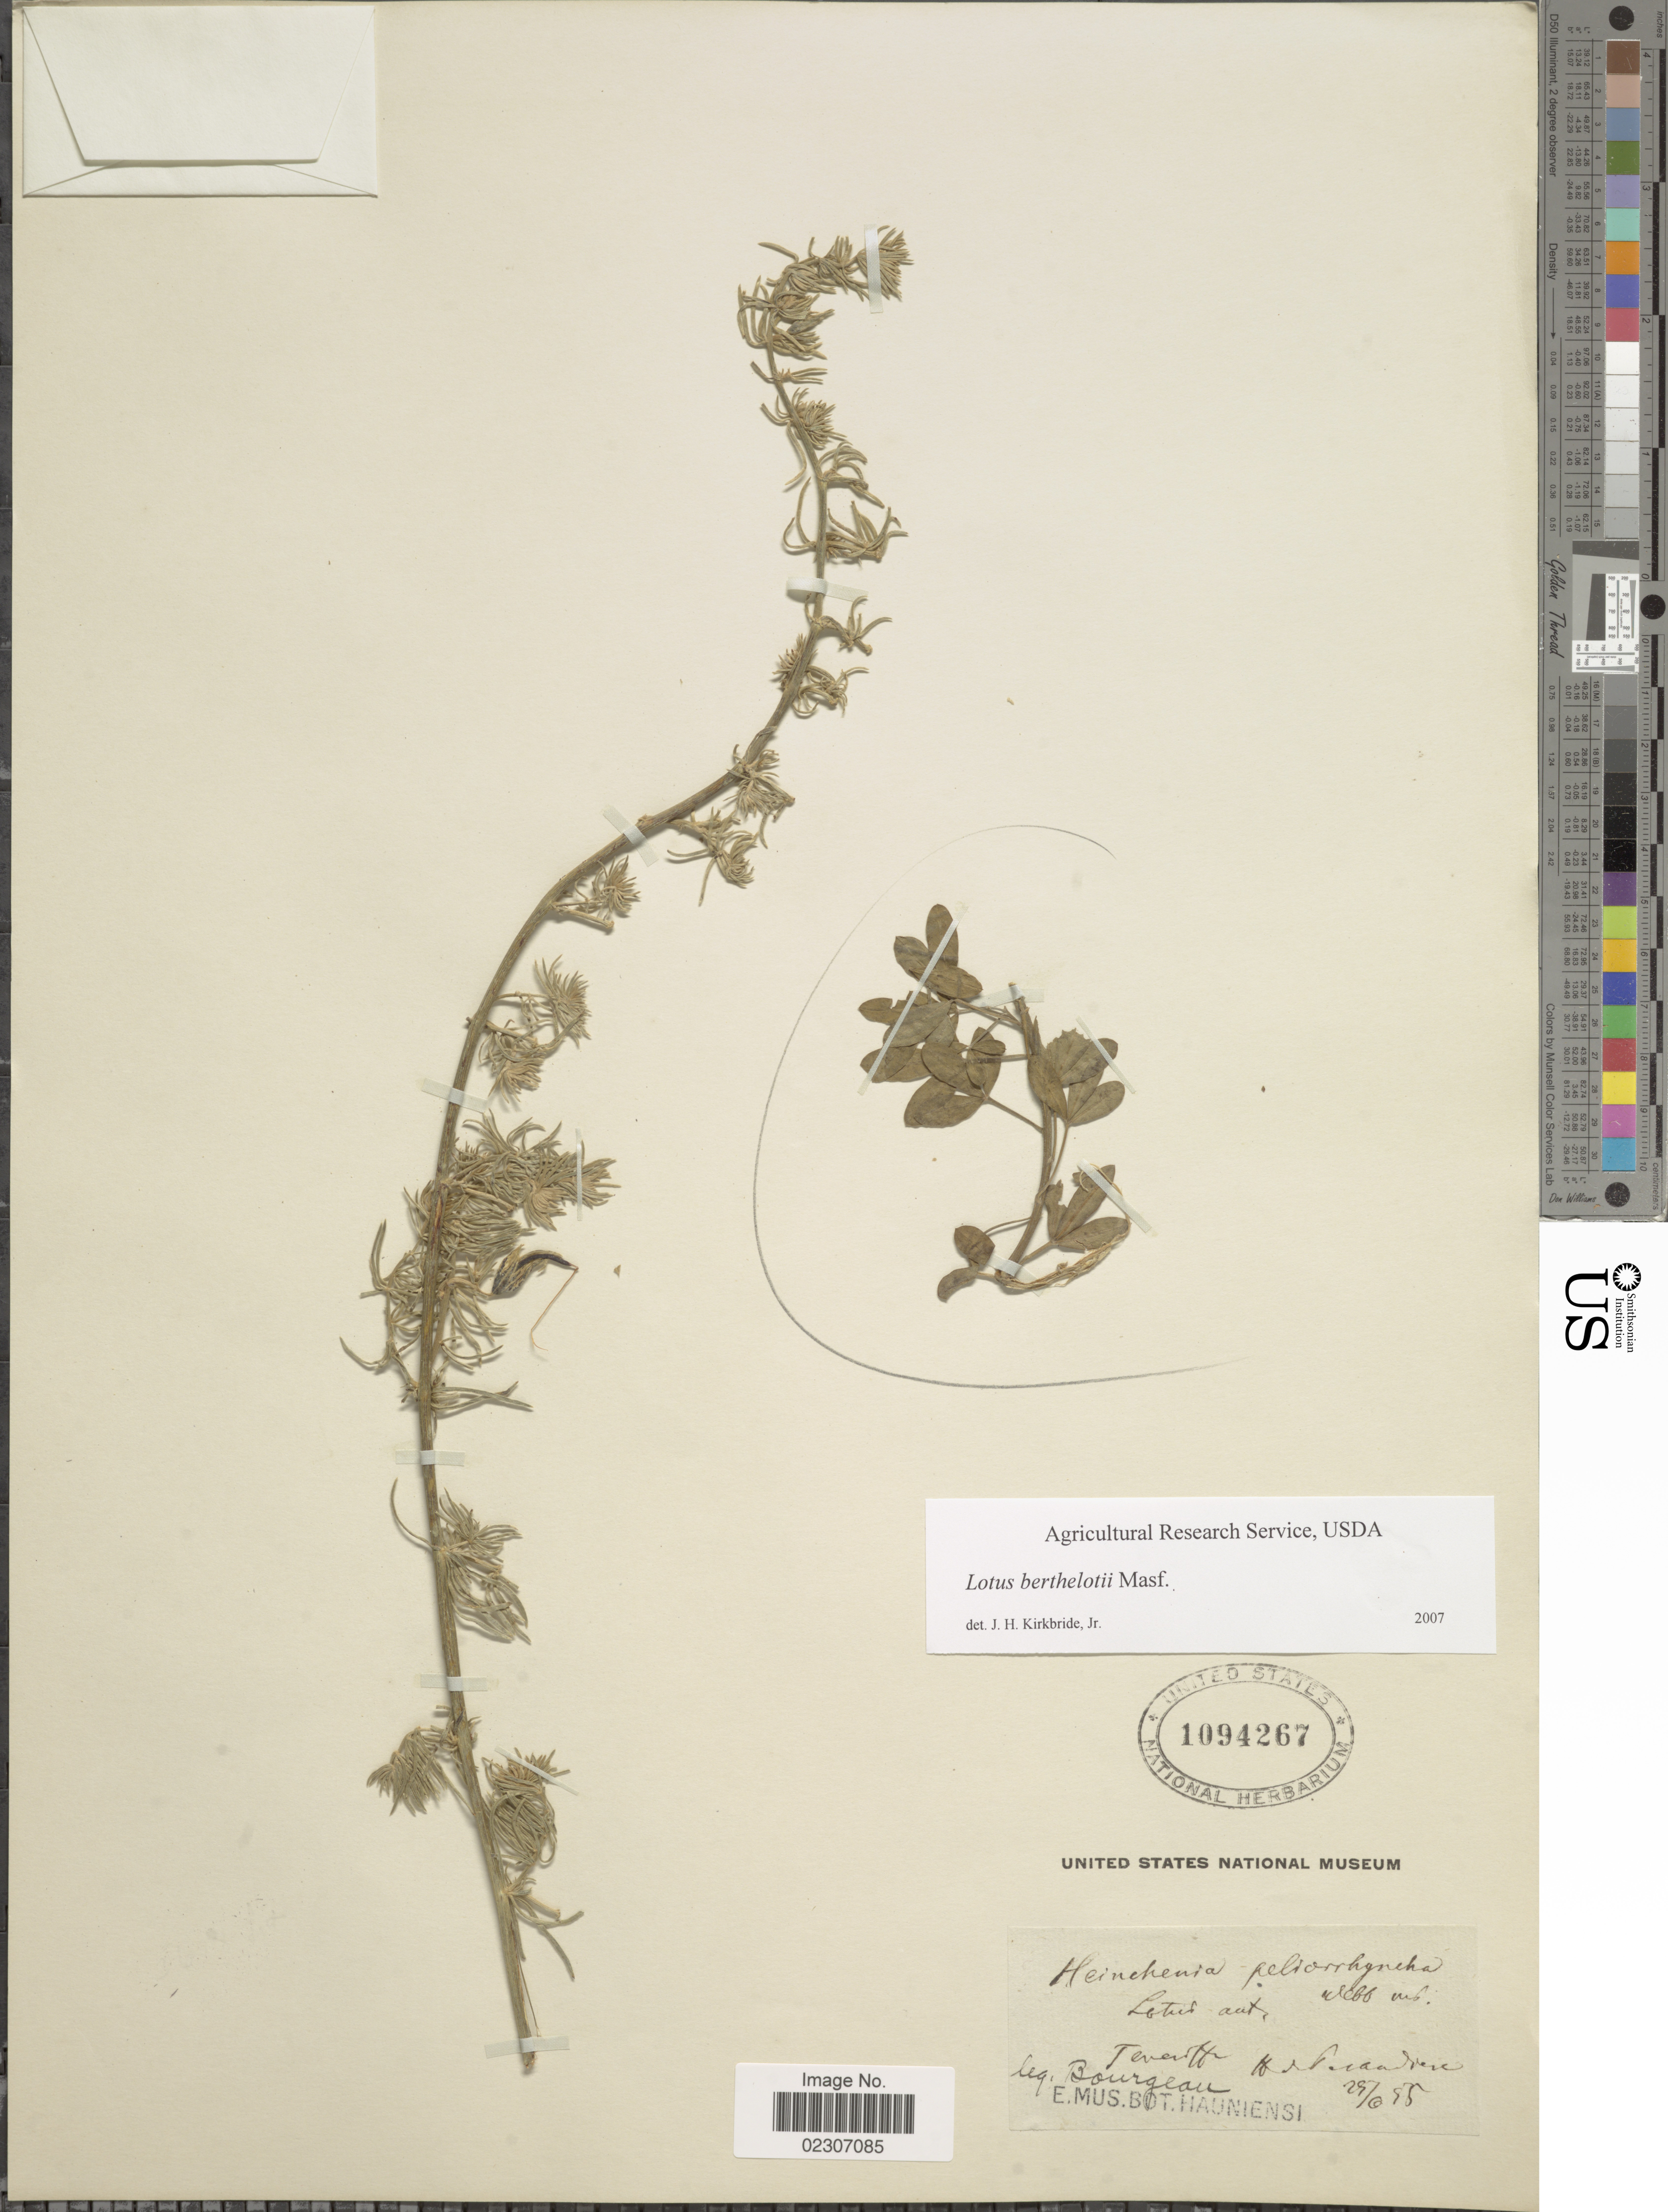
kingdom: Plantae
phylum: Tracheophyta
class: Magnoliopsida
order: Fabales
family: Fabaceae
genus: Lotus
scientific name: Lotus bertheloti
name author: Lowe ex Masf.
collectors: -. Bourgeau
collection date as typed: Transcribed d/m/y: 29/6/95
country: Spain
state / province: Canarias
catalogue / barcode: US 1094267